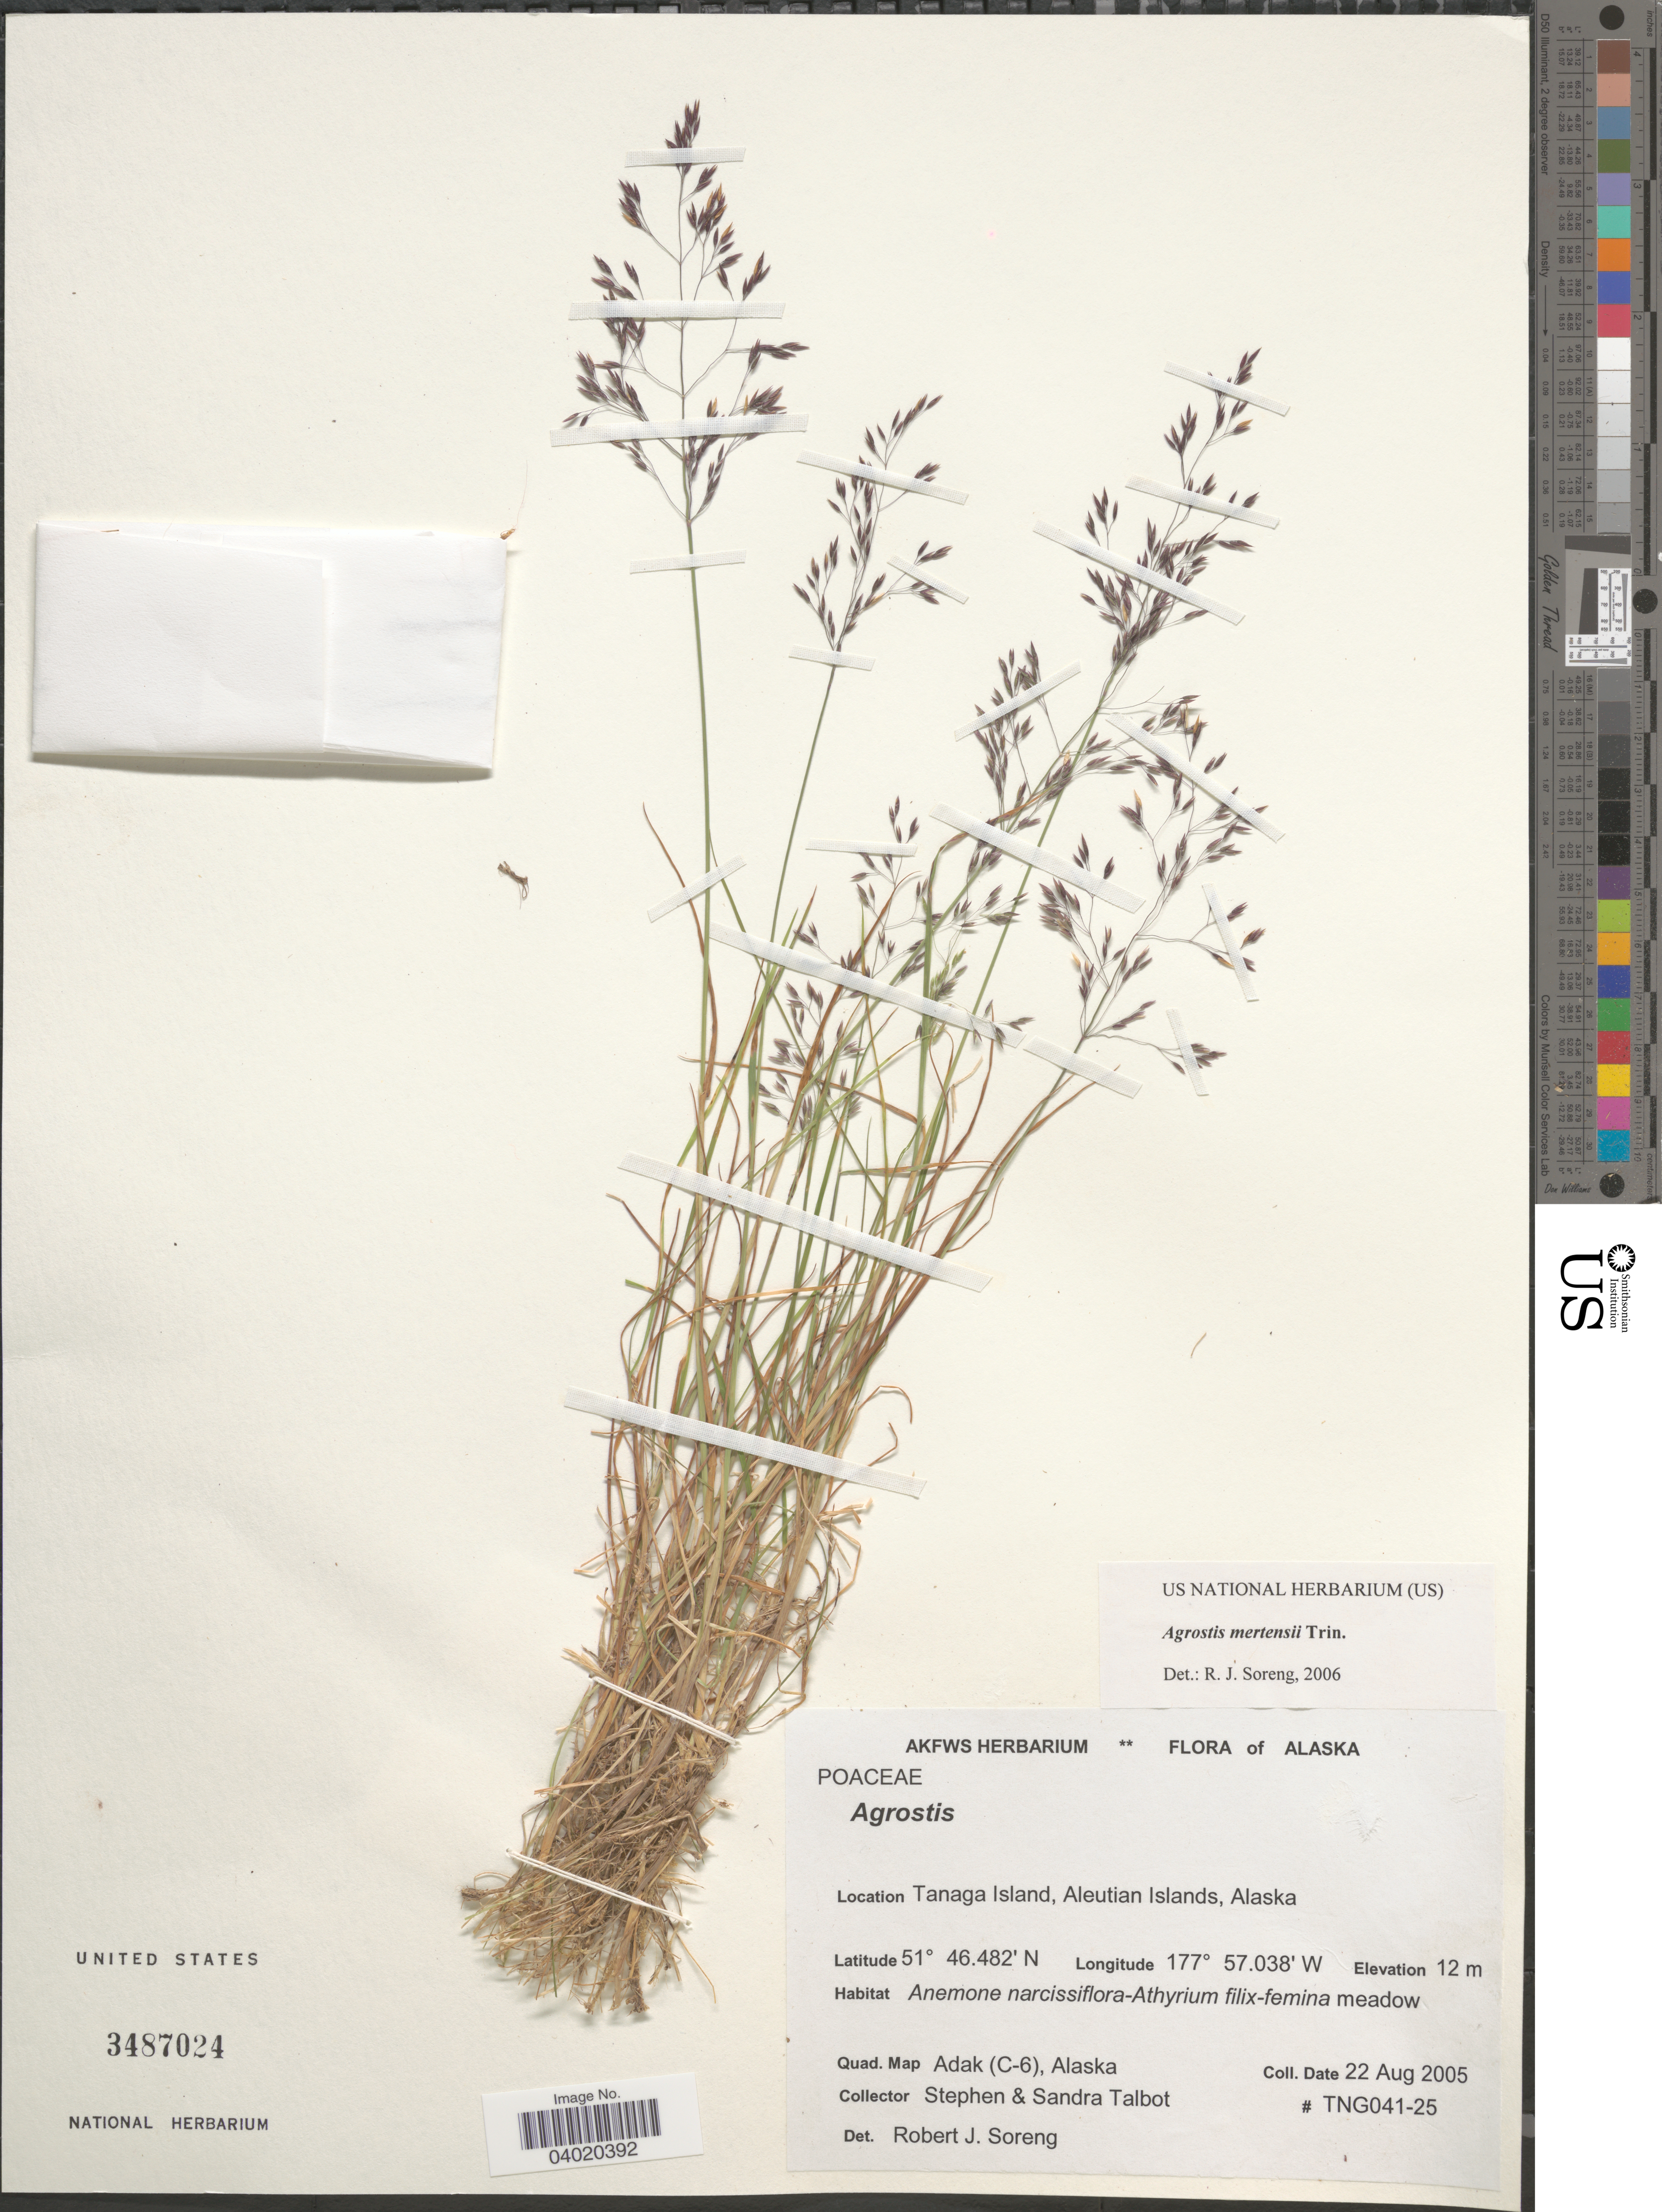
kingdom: Plantae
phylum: Tracheophyta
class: Liliopsida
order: Poales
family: Poaceae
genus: Agrostis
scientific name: Agrostis mertensii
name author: Trin.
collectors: S. S. Talbot & S. Talbot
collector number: TNG041-25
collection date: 2005-08-22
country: United States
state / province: Alaska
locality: Tanaga Island, Aleutian Islands. Quad. Map Adak (C-6).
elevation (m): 12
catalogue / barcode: US 3487024